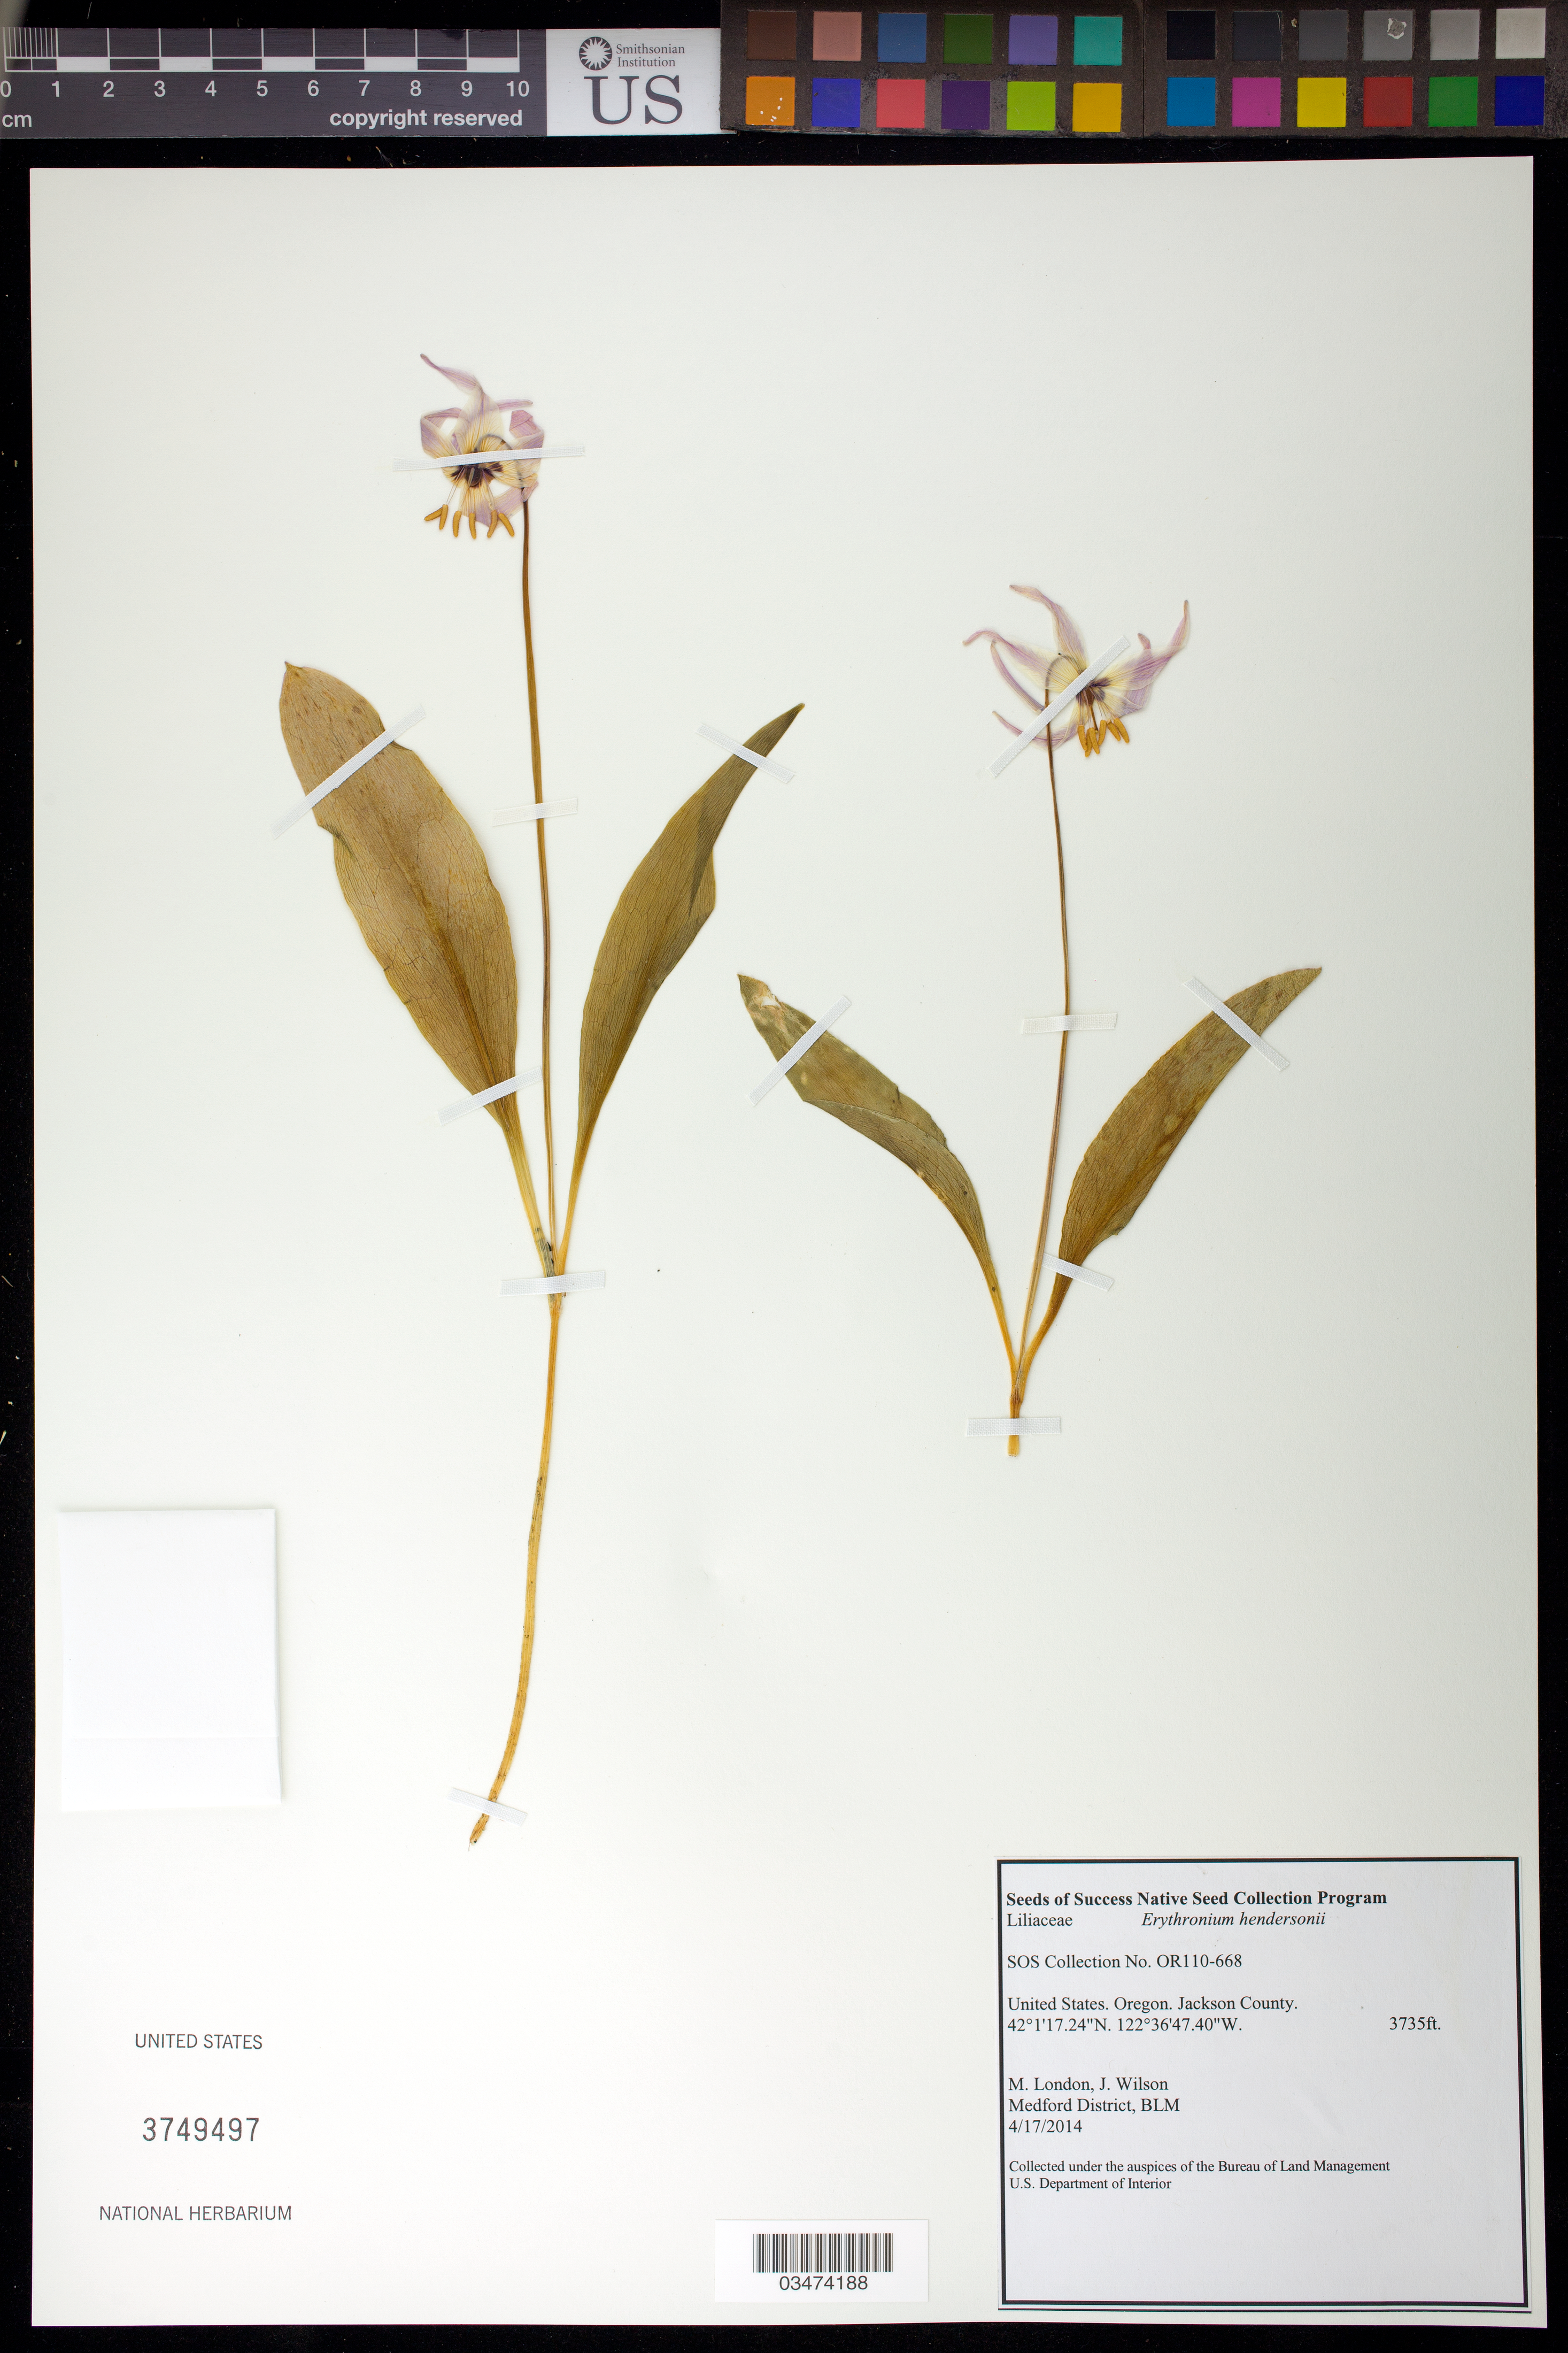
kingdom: Plantae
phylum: Tracheophyta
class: Liliopsida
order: Liliales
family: Liliaceae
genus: Erythronium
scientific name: Erythronium hendersonii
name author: S. Watson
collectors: M. London & J. Wilson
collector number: OR110-668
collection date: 2014-04-17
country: United States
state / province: Oregon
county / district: Jackson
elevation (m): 1138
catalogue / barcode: US 3749497